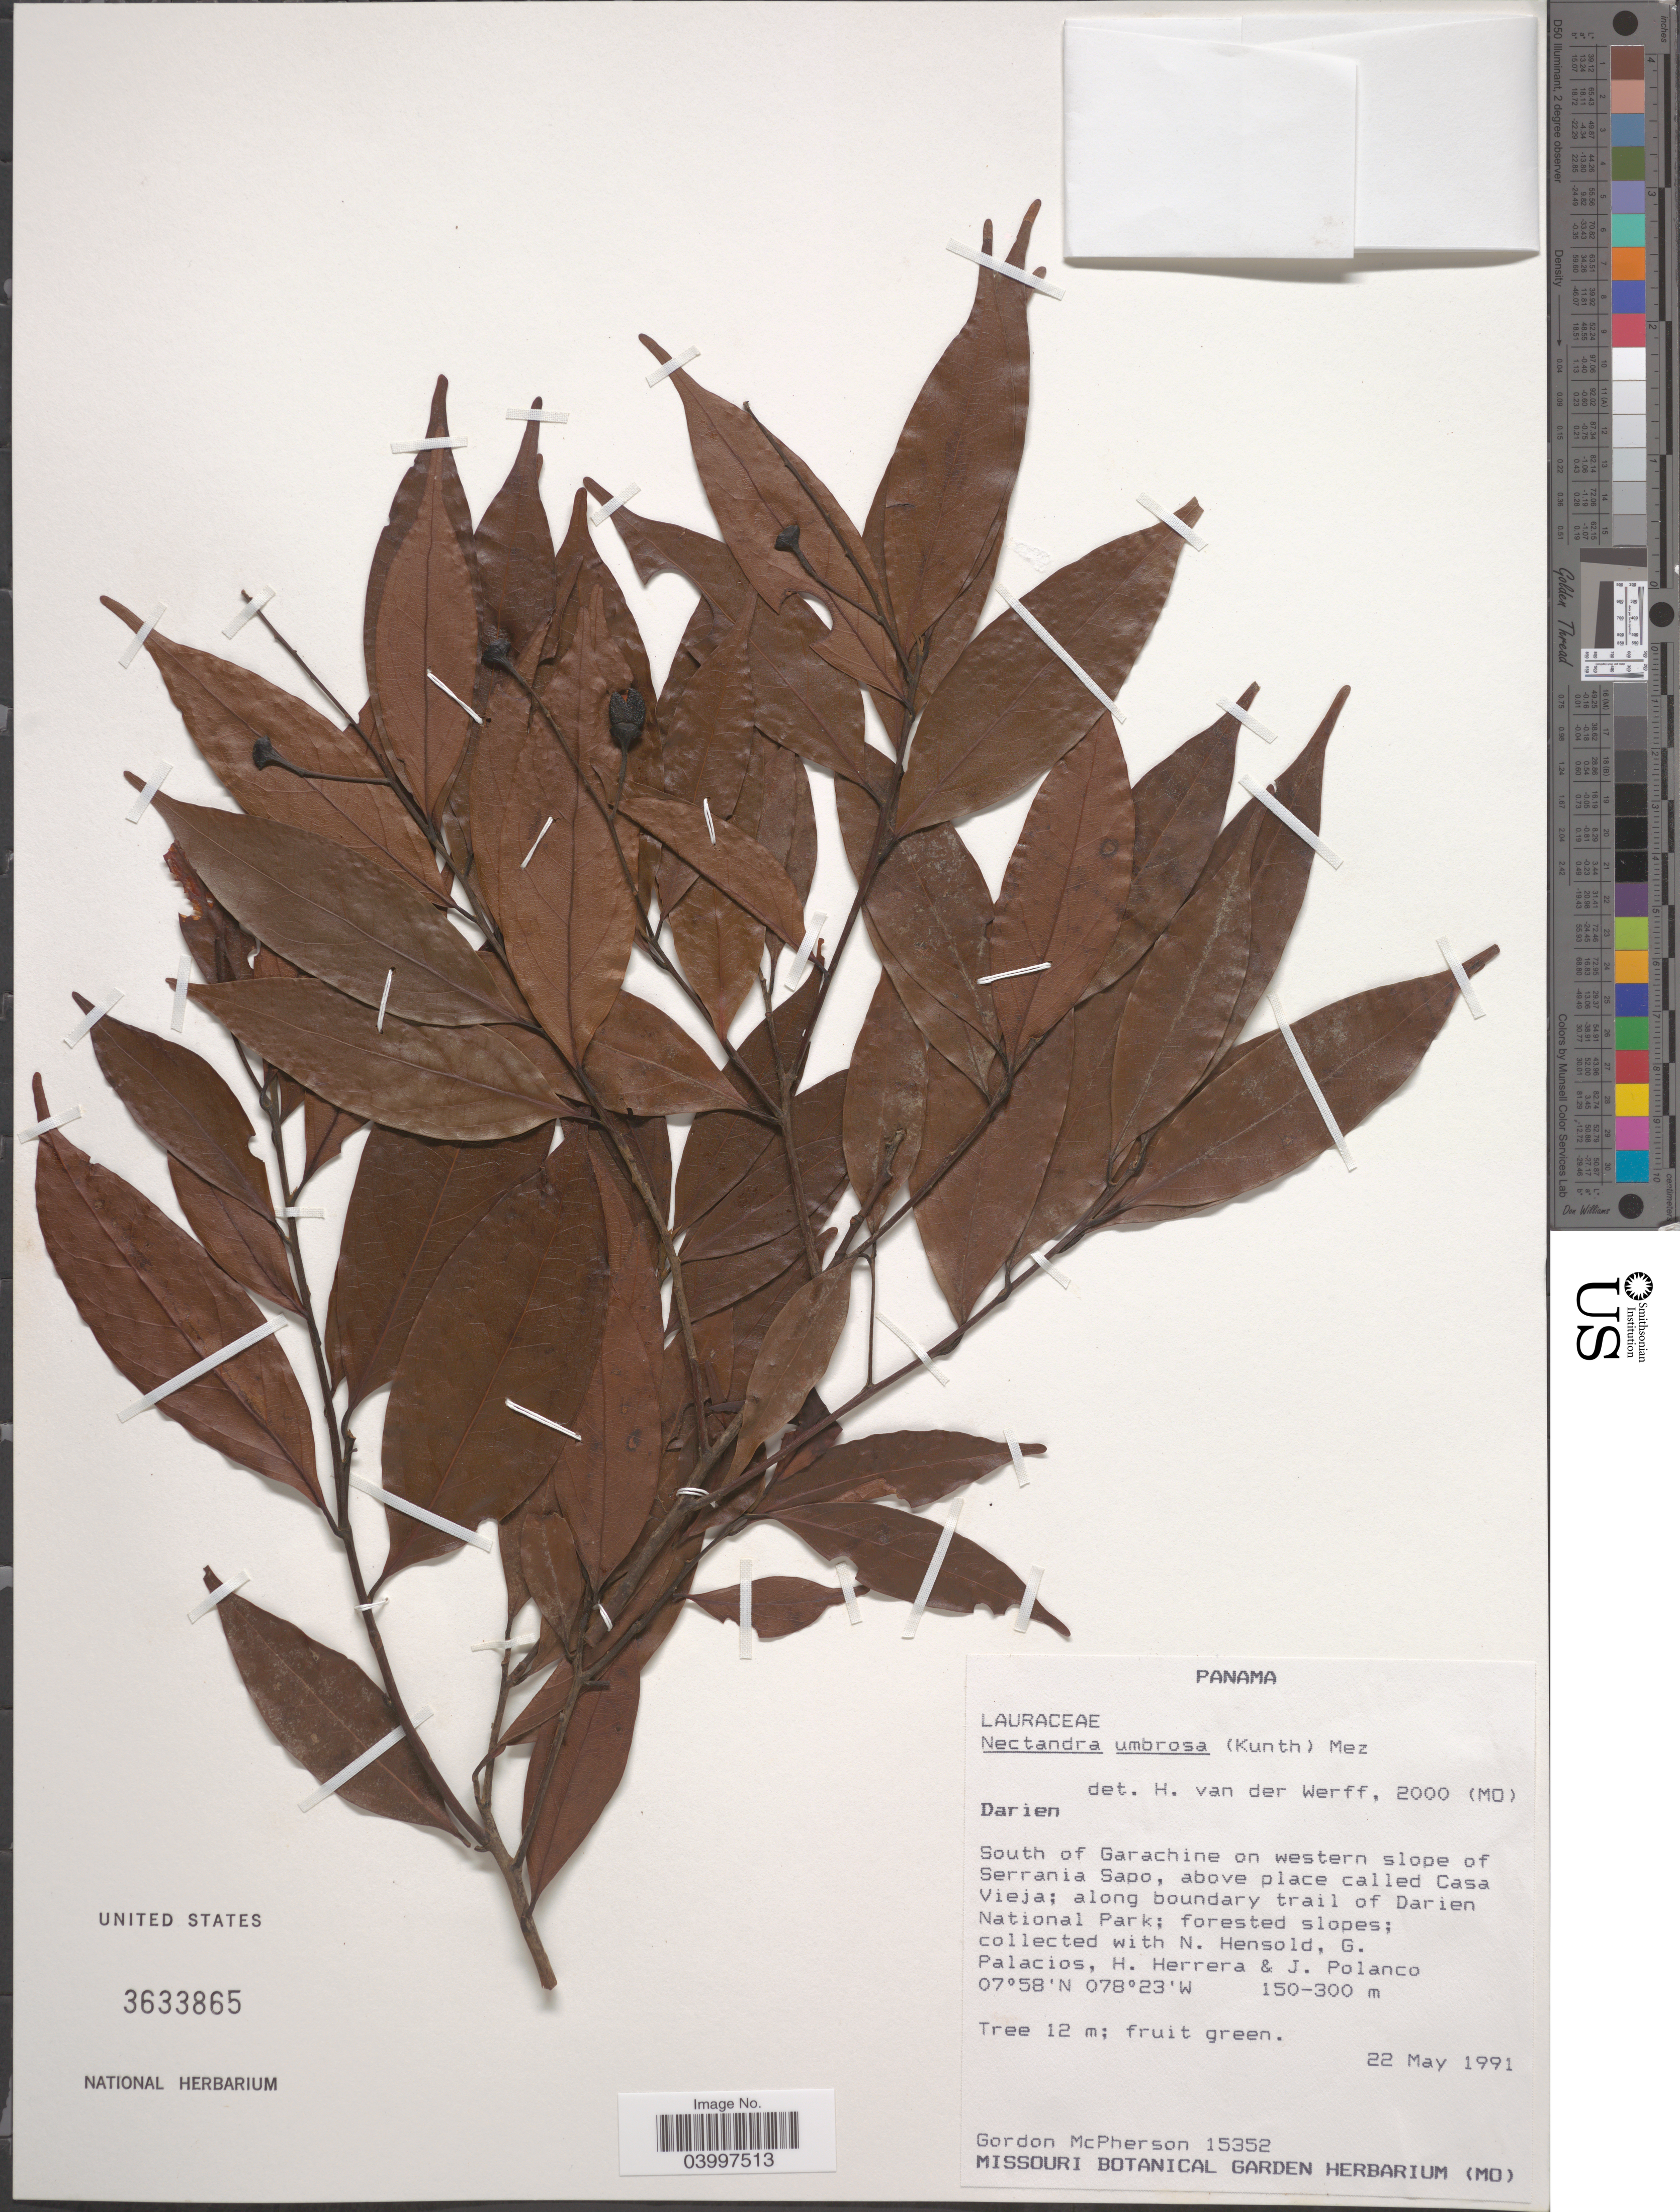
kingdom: Plantae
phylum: Tracheophyta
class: Magnoliopsida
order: Laurales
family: Lauraceae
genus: Nectandra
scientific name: Nectandra umbrosa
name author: (Kunth) Mez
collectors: G. McPherson, N. Hensold, G. Palacios, H. Herrera & J. Polanco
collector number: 15352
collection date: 1991-05-22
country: Panama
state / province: Darien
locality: South of Garachine on western slope of Serrania Sapo, above place called Casa Vieja; along boundary trail of Darien National Park.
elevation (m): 150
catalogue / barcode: US 3633865